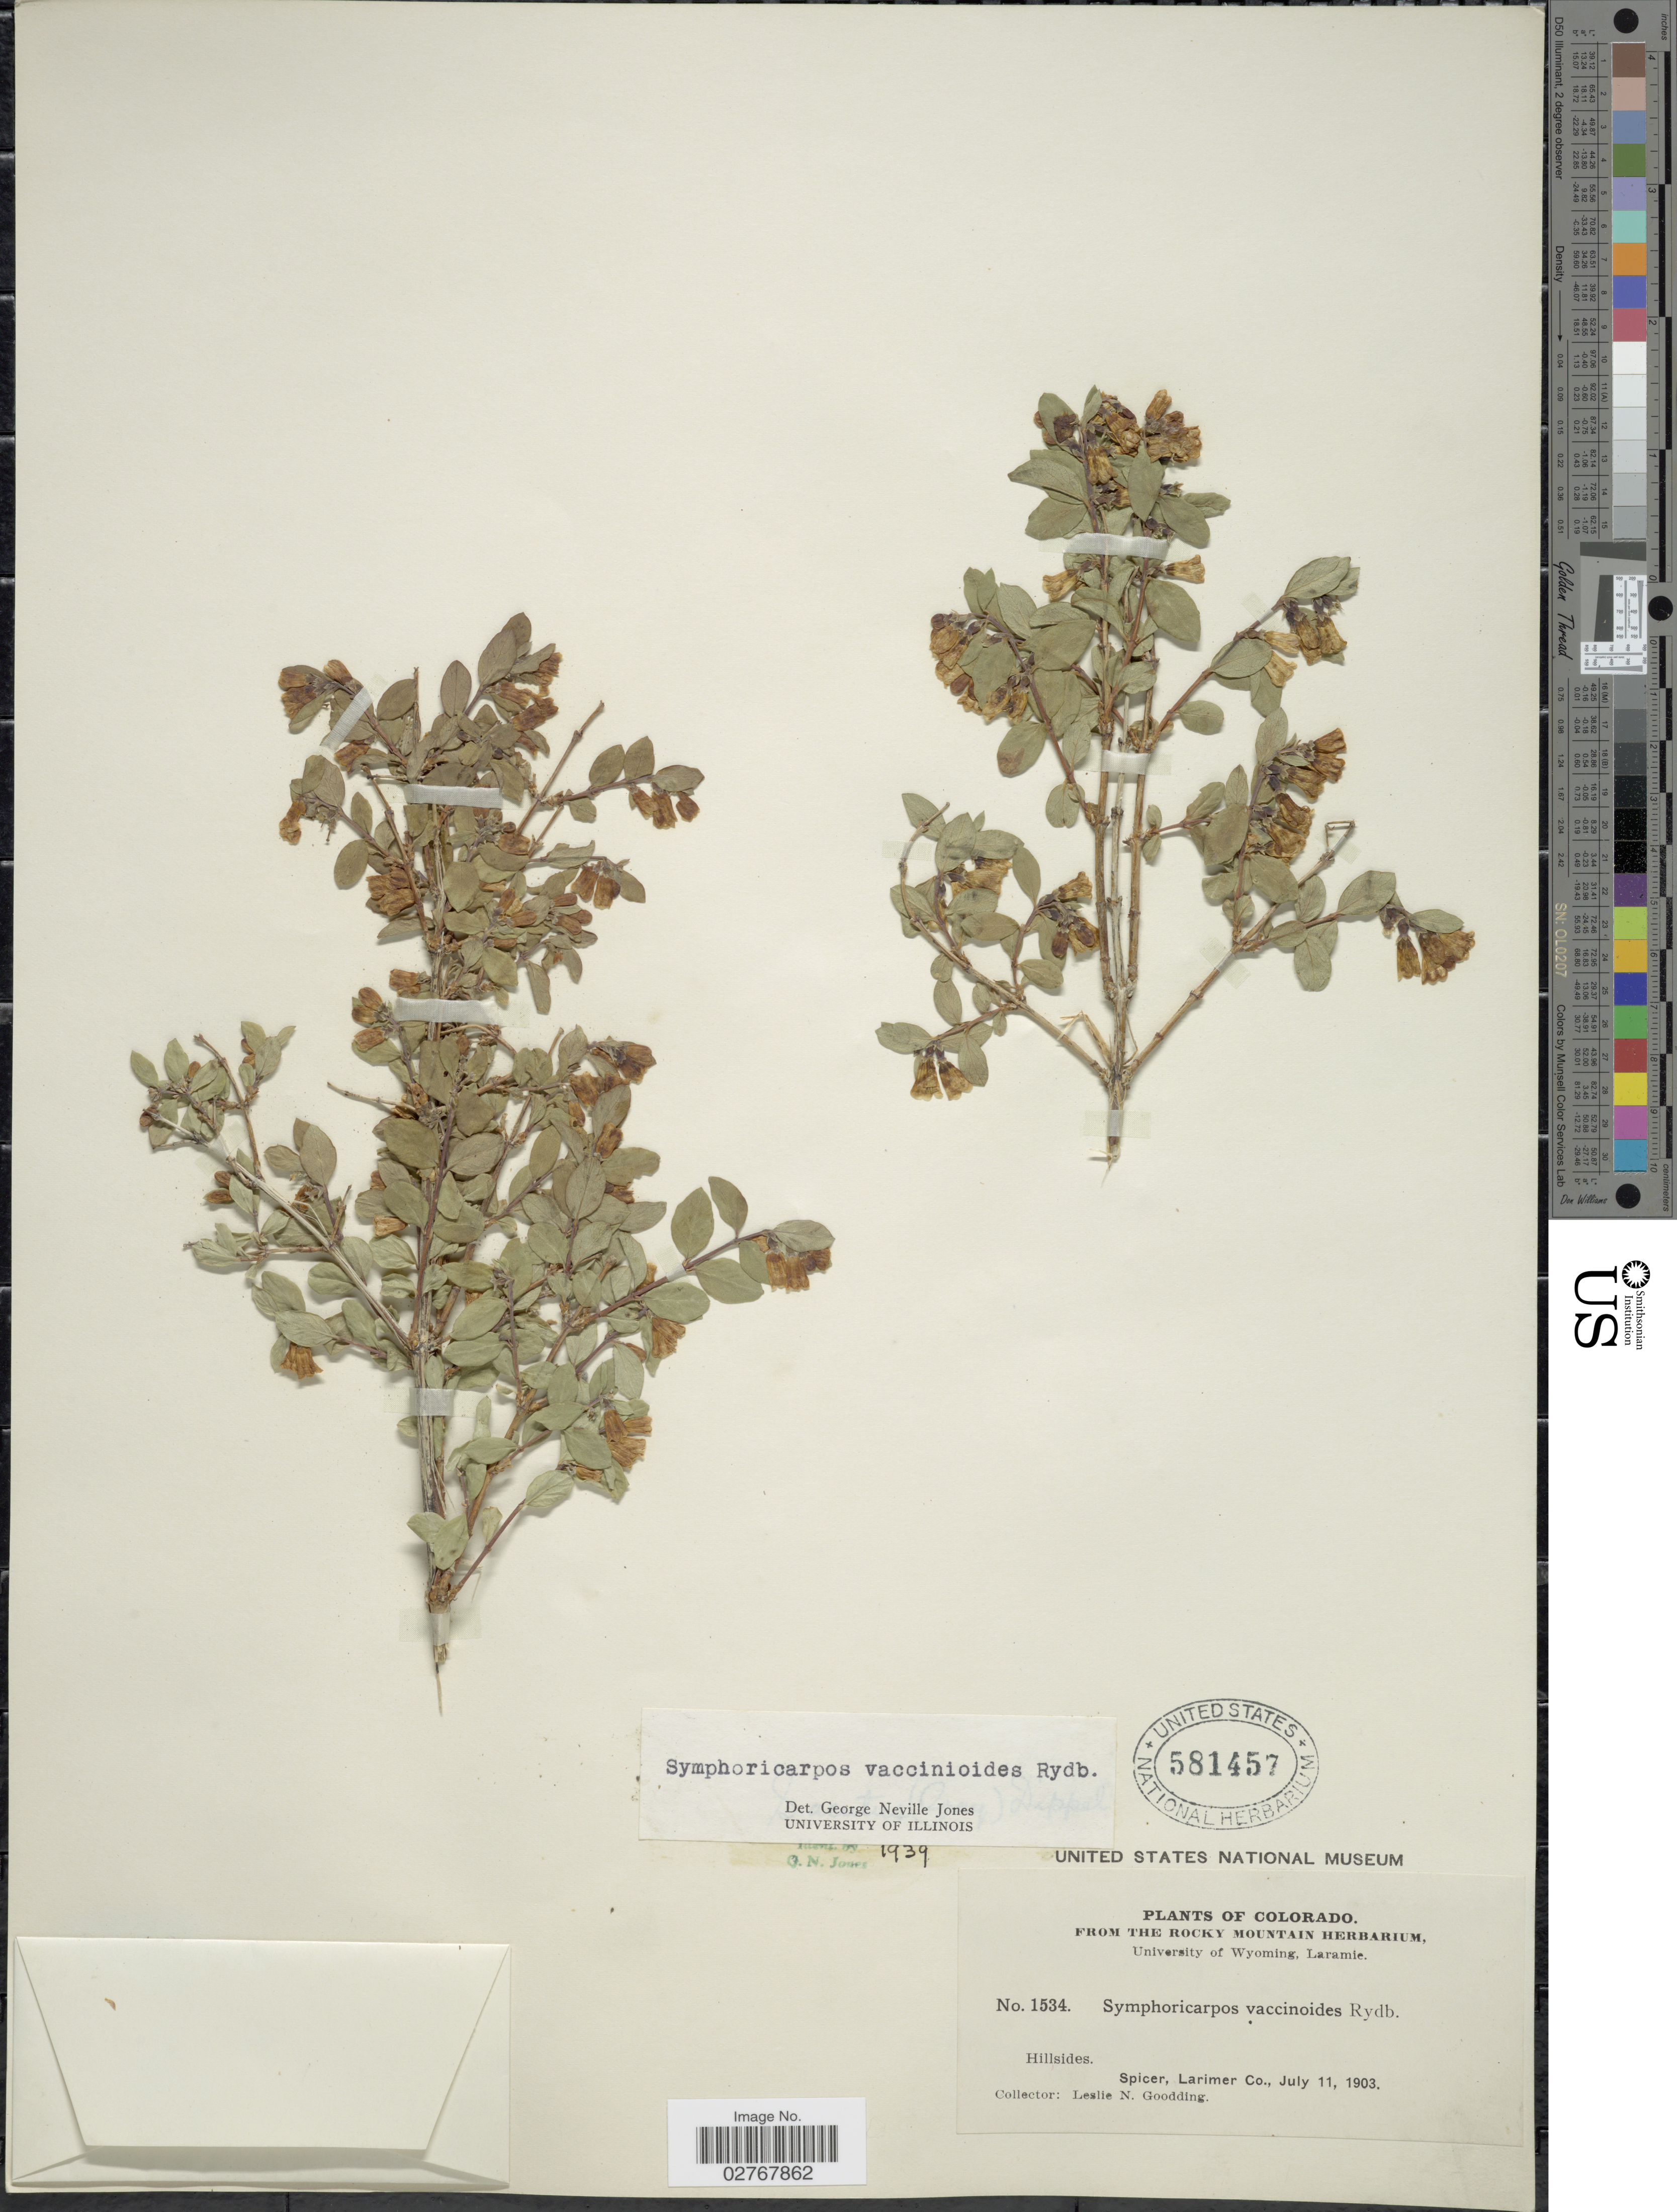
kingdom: Plantae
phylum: Tracheophyta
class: Magnoliopsida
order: Dipsacales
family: Caprifoliaceae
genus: Symphoricarpos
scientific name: Symphoricarpos vaccinioides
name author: Rydb.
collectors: L. N. Goodding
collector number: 1534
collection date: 1903-07-11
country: United States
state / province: Colorado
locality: Spicer, Larimer Co.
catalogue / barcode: US 581457